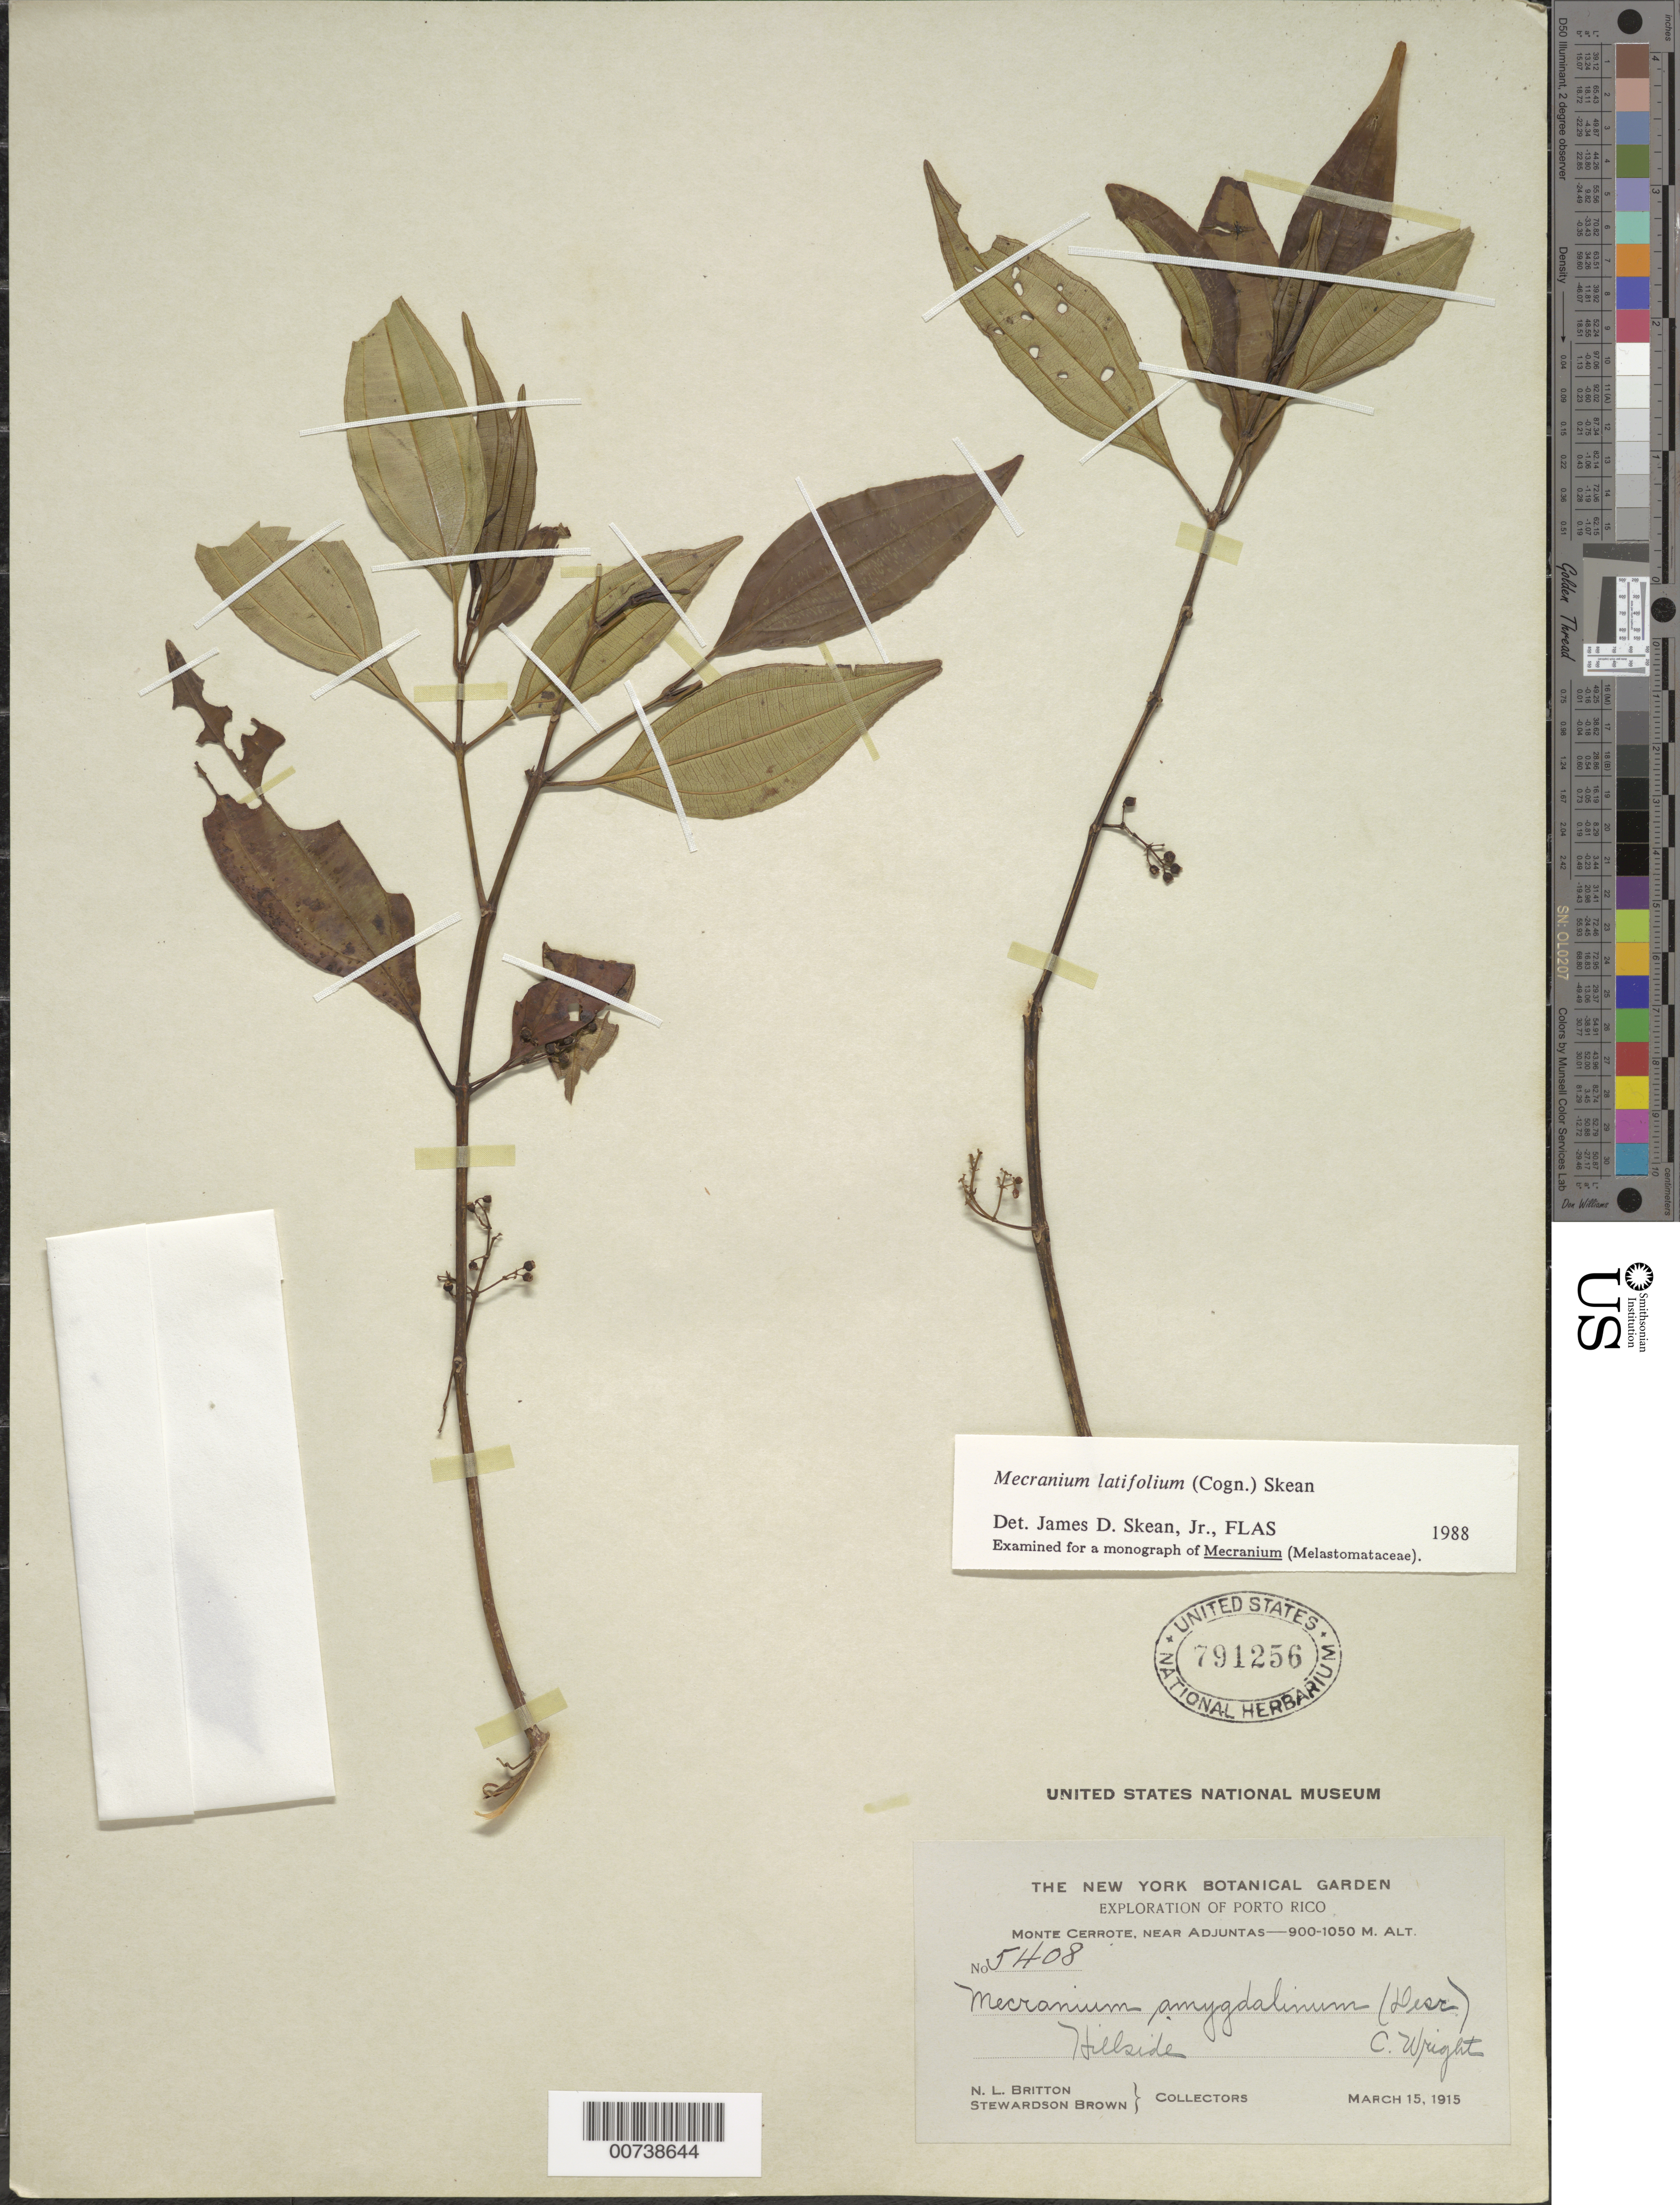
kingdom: Plantae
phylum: Tracheophyta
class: Magnoliopsida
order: Myrtales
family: Melastomataceae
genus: Mecranium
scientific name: Mecranium latifolium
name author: (Cogn.) Skean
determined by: Skean, J. D., Jr.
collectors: N. Britton & S. Brown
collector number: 5408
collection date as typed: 15 Mar 1915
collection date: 1915-03-15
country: Puerto Rico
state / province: Adjuntas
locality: Monte Cerrote, near Adjuntas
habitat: Hillside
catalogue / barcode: US 791256